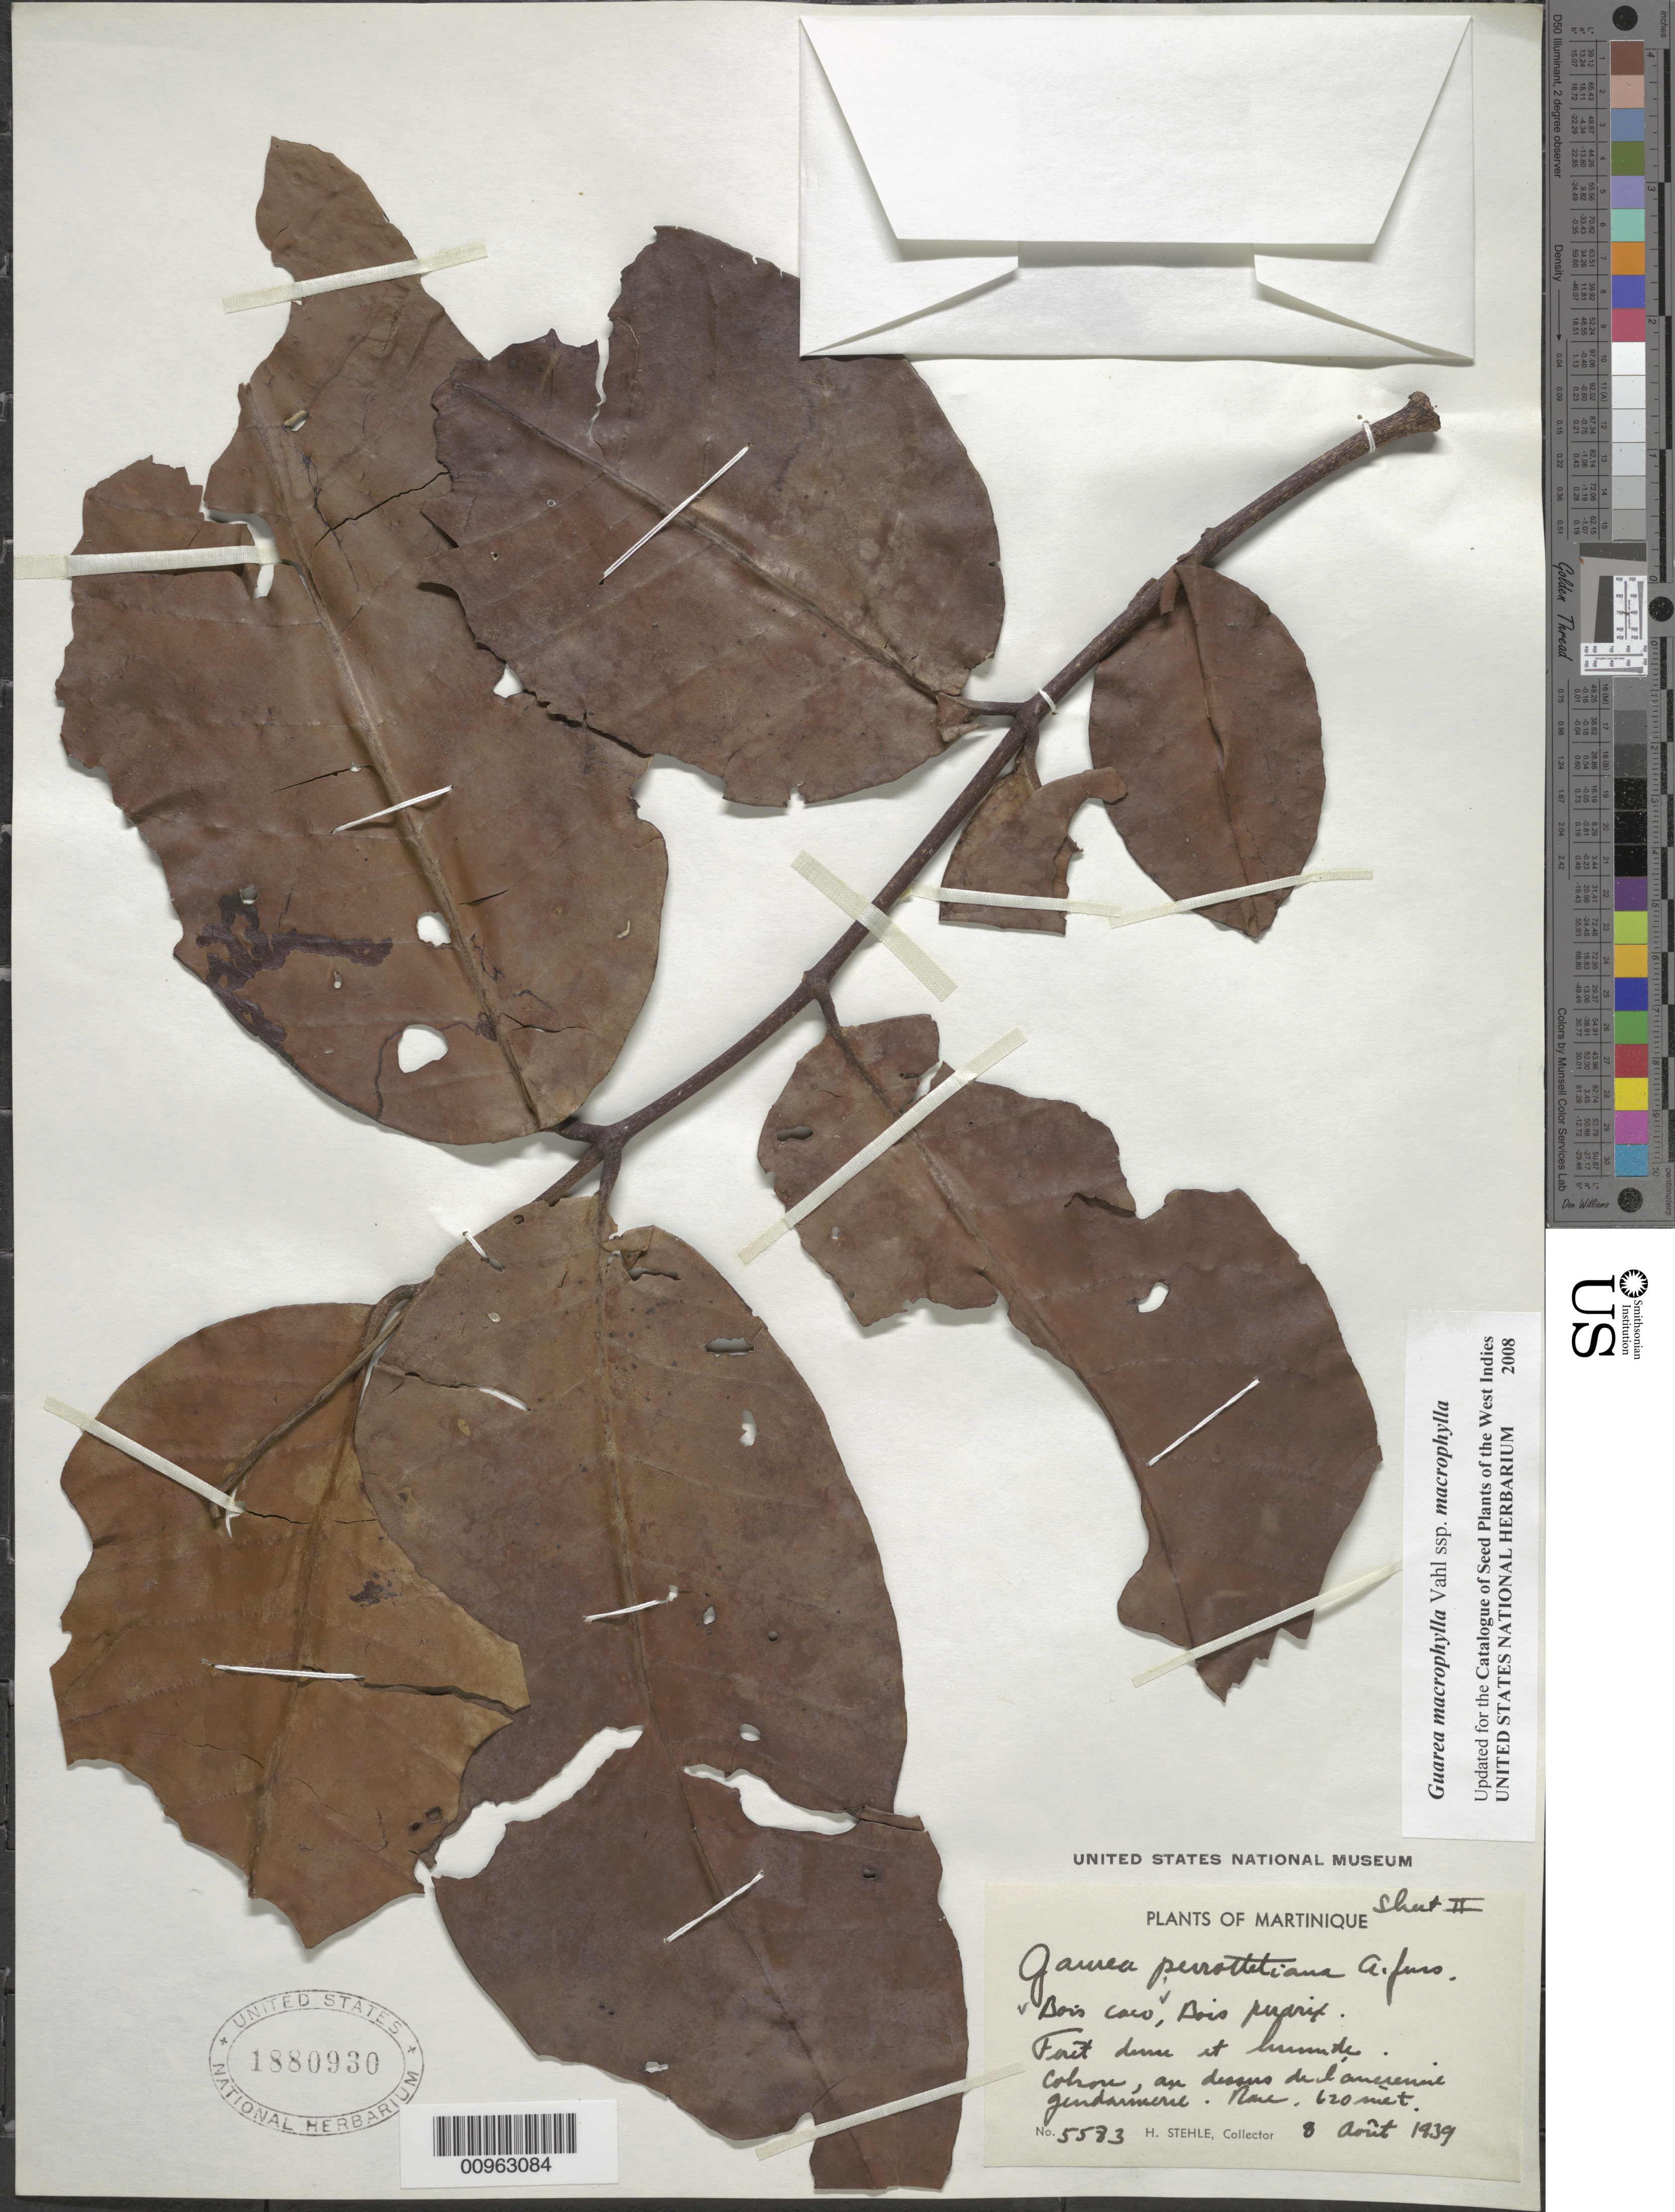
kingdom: Plantae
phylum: Tracheophyta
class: Magnoliopsida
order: Sapindales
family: Meliaceae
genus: Guarea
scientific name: Guarea macrophylla subsp. macrophylla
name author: Vahl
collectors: H. Stehlé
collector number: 5583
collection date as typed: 08 Aug 1939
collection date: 1939-08-08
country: Martinique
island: Martinique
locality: "Cabou, au dessus de l'anciennue gundarmerie"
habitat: Forêt dense et humide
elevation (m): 620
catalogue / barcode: US 1880930